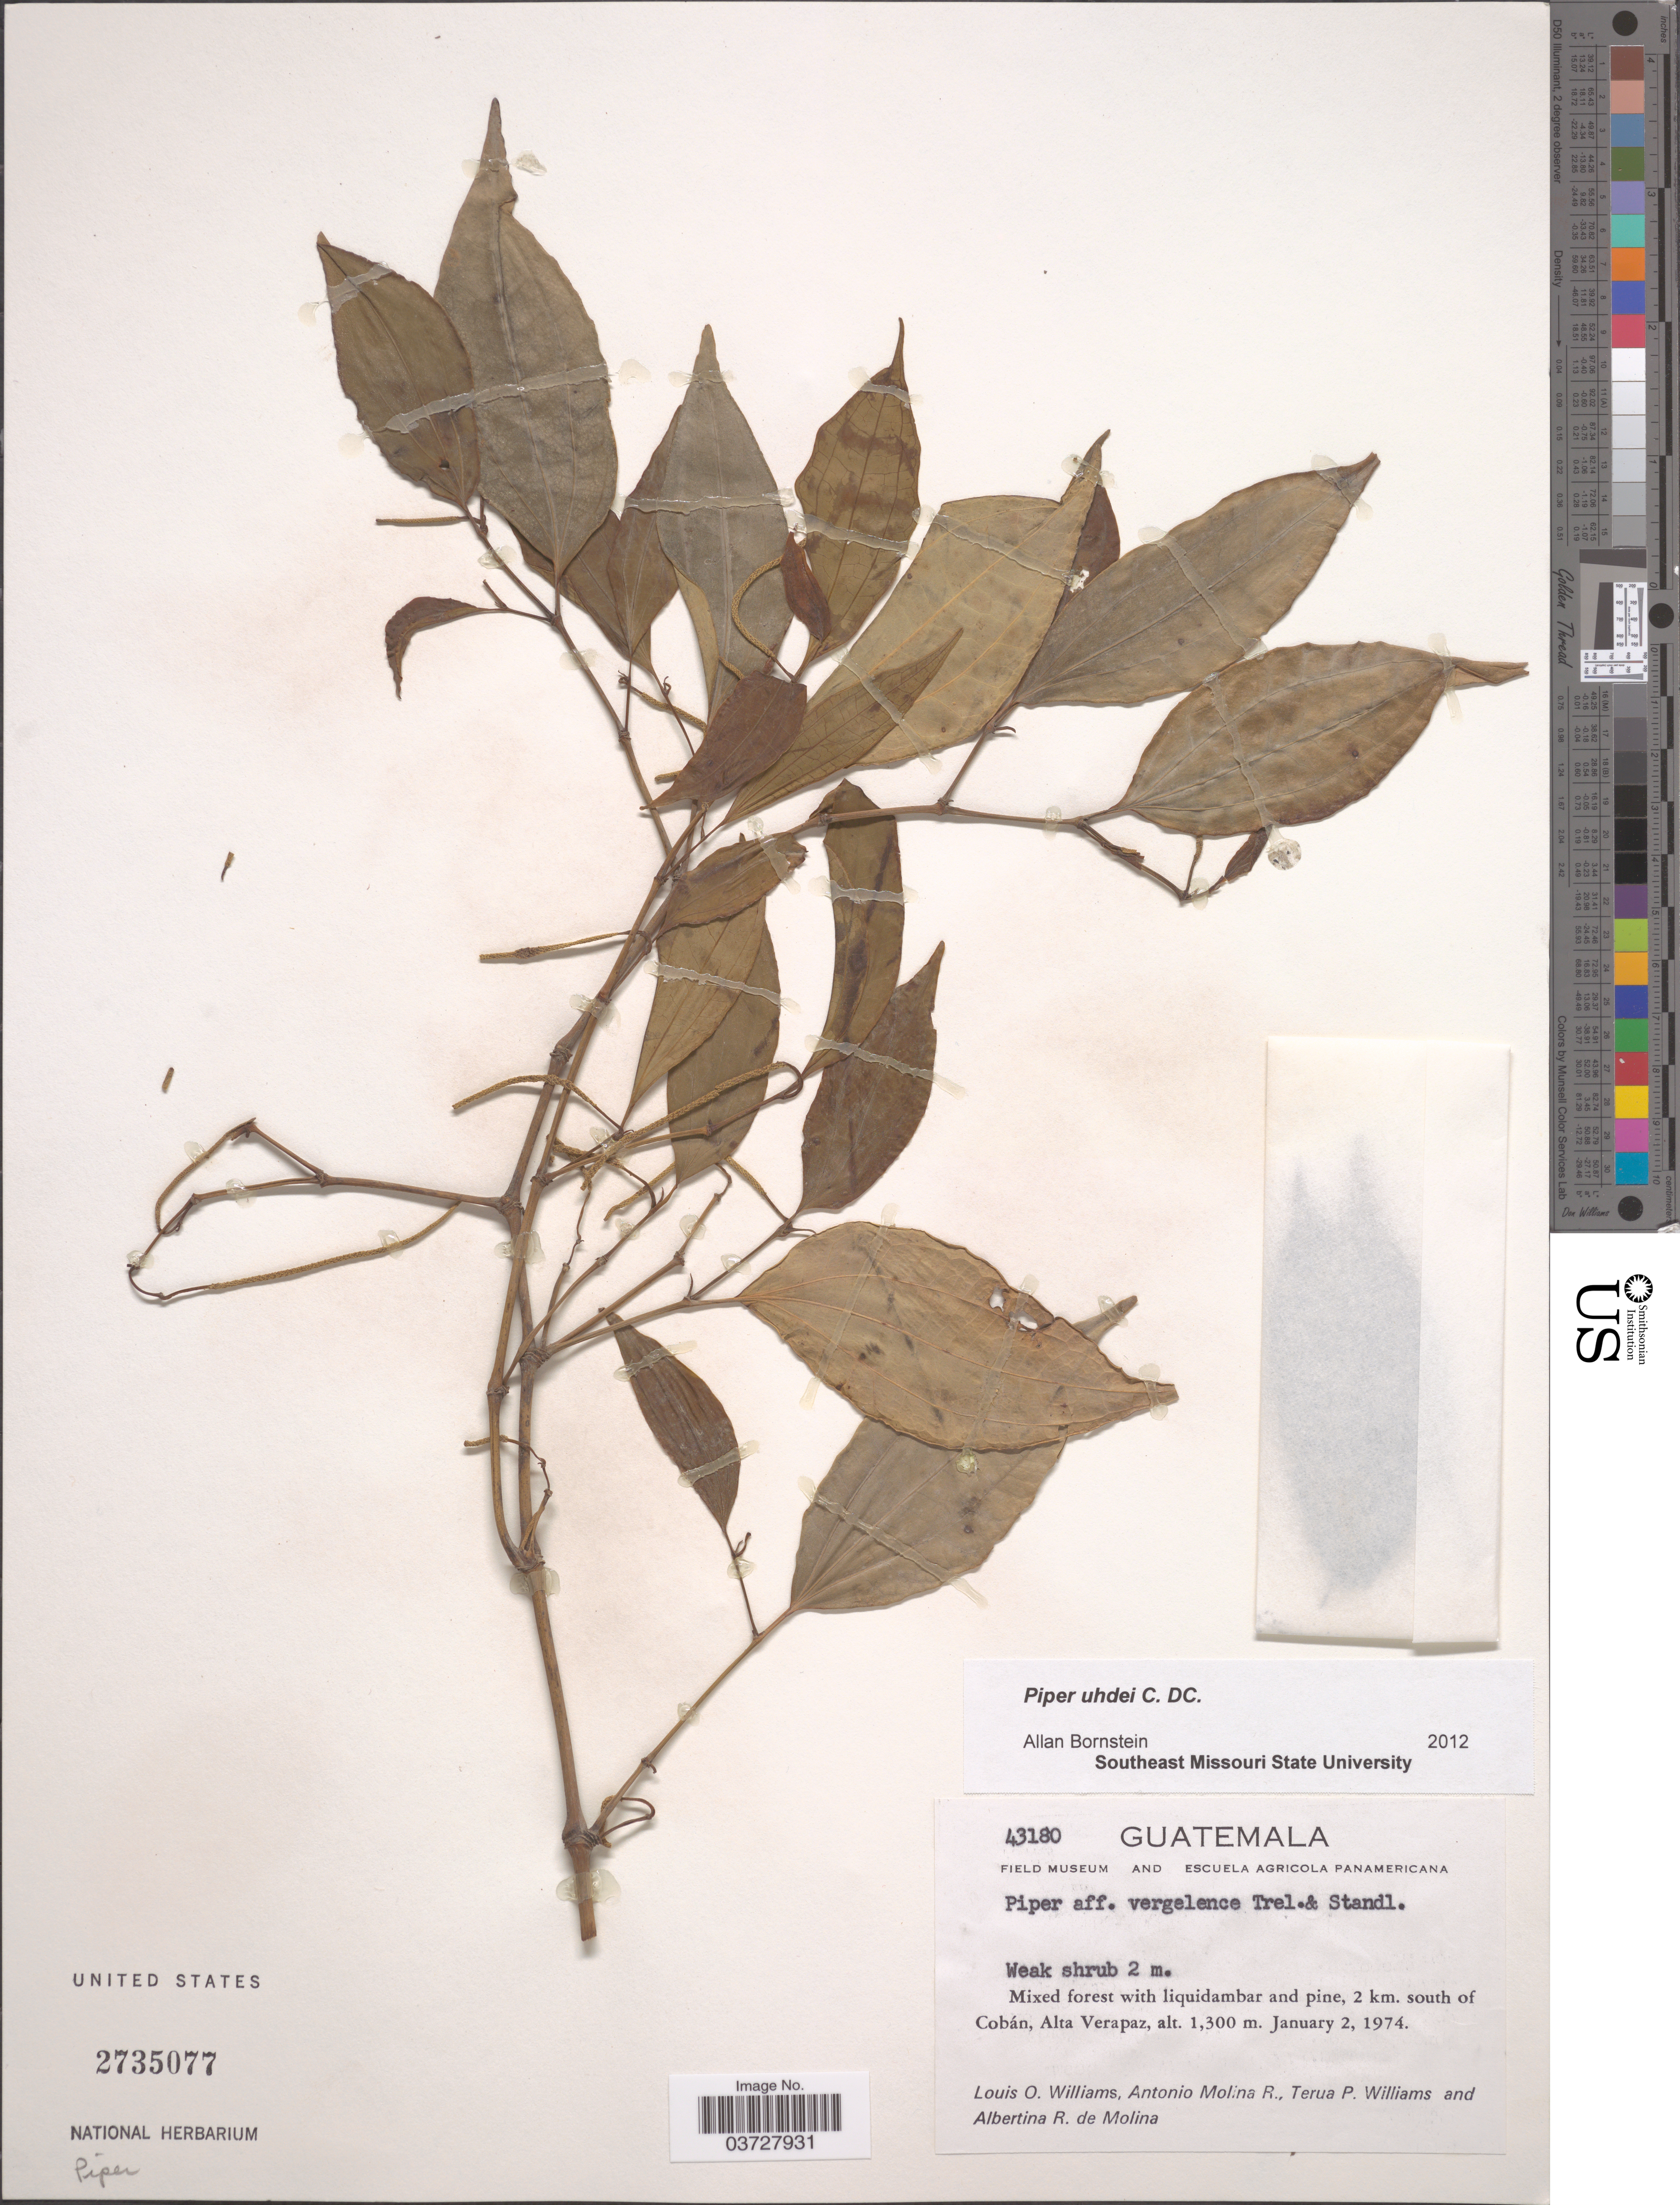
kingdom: Plantae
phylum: Tracheophyta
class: Magnoliopsida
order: Piperales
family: Piperaceae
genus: Piper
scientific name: Piper uhdei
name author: C. DC.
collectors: L. O. Williams, A. Molina R., T. Williams & A. R. Molina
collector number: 43180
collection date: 1974-01-02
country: Guatemala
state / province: Alta Verapaz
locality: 2 km. south of Cobán.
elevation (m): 1300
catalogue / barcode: US 2735077